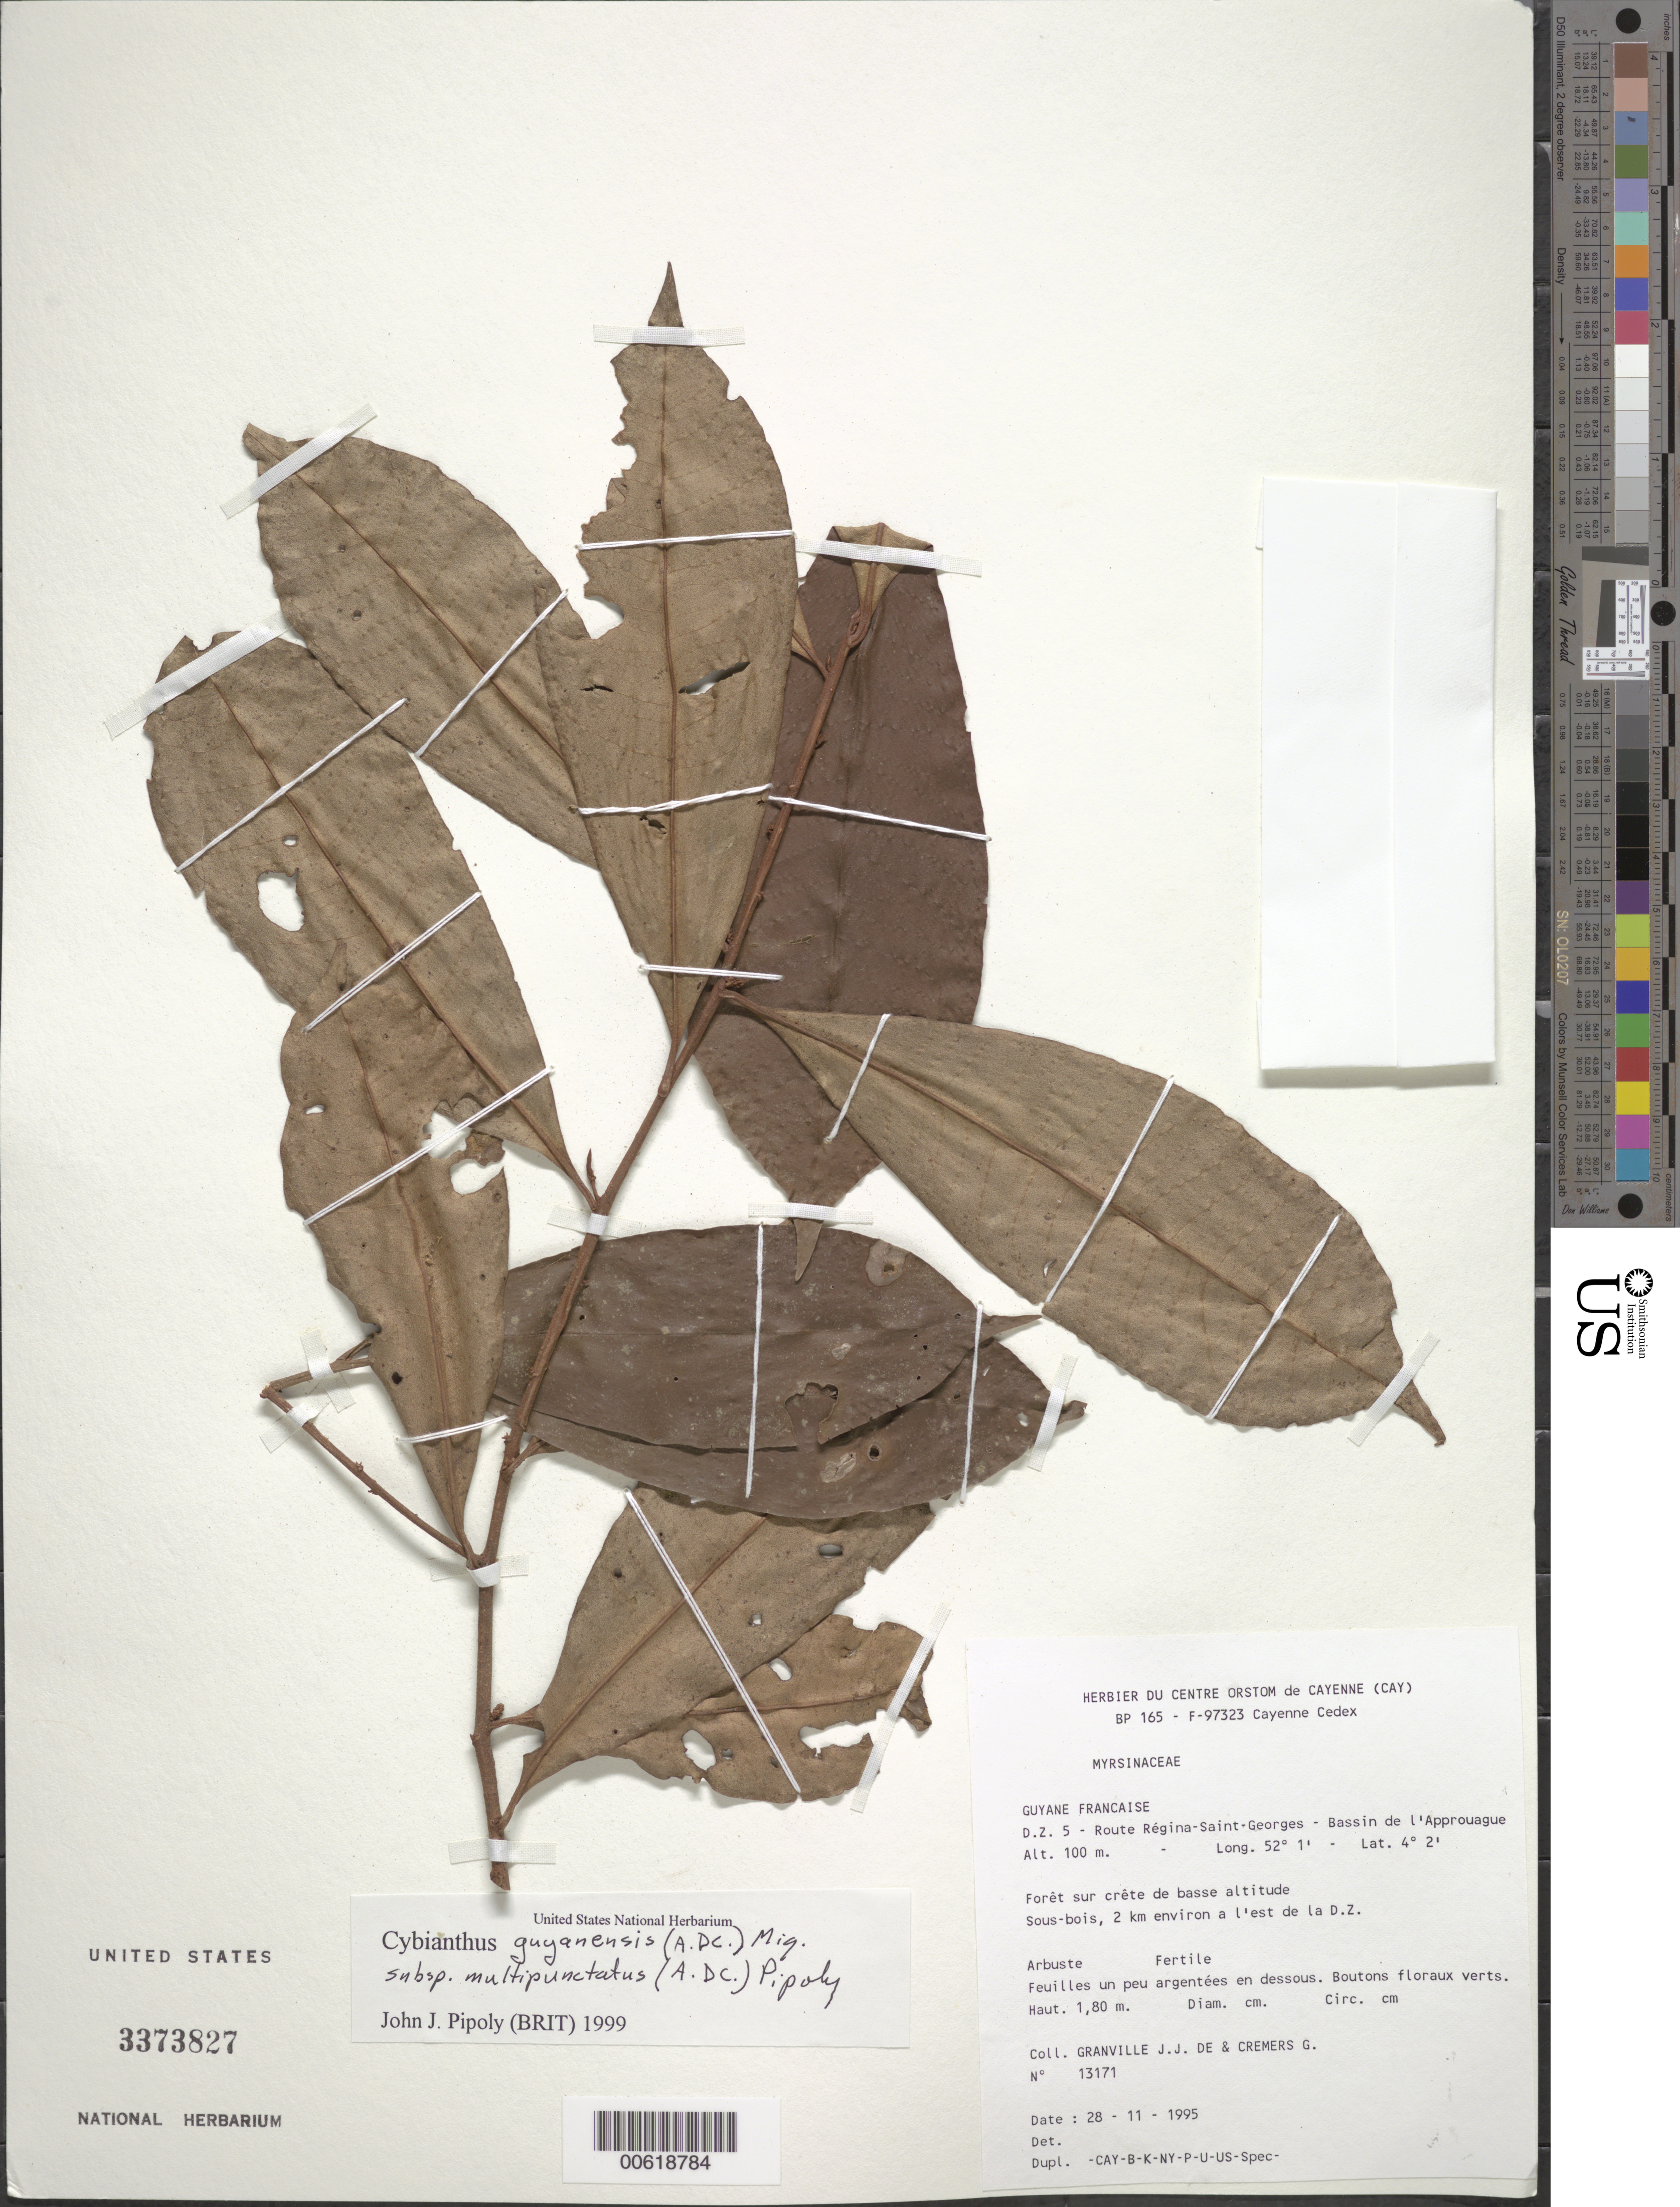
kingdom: Plantae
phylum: Tracheophyta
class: Magnoliopsida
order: Ericales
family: Primulaceae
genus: Cybianthus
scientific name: Cybianthus guyanensis subsp. multipunctatus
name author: (A. DC.) Pipoly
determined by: Pipoly, J. J., III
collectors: J.-J. de Granville & G. Cremers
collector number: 13171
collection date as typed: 28-Nov-95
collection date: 1995-11-28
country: French Guiana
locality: Route Regina-Saint-Georges, D.Z. 5, Bassin de l'Approuague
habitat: Forest on low altitude peak, understory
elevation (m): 100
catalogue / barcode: US 3373827